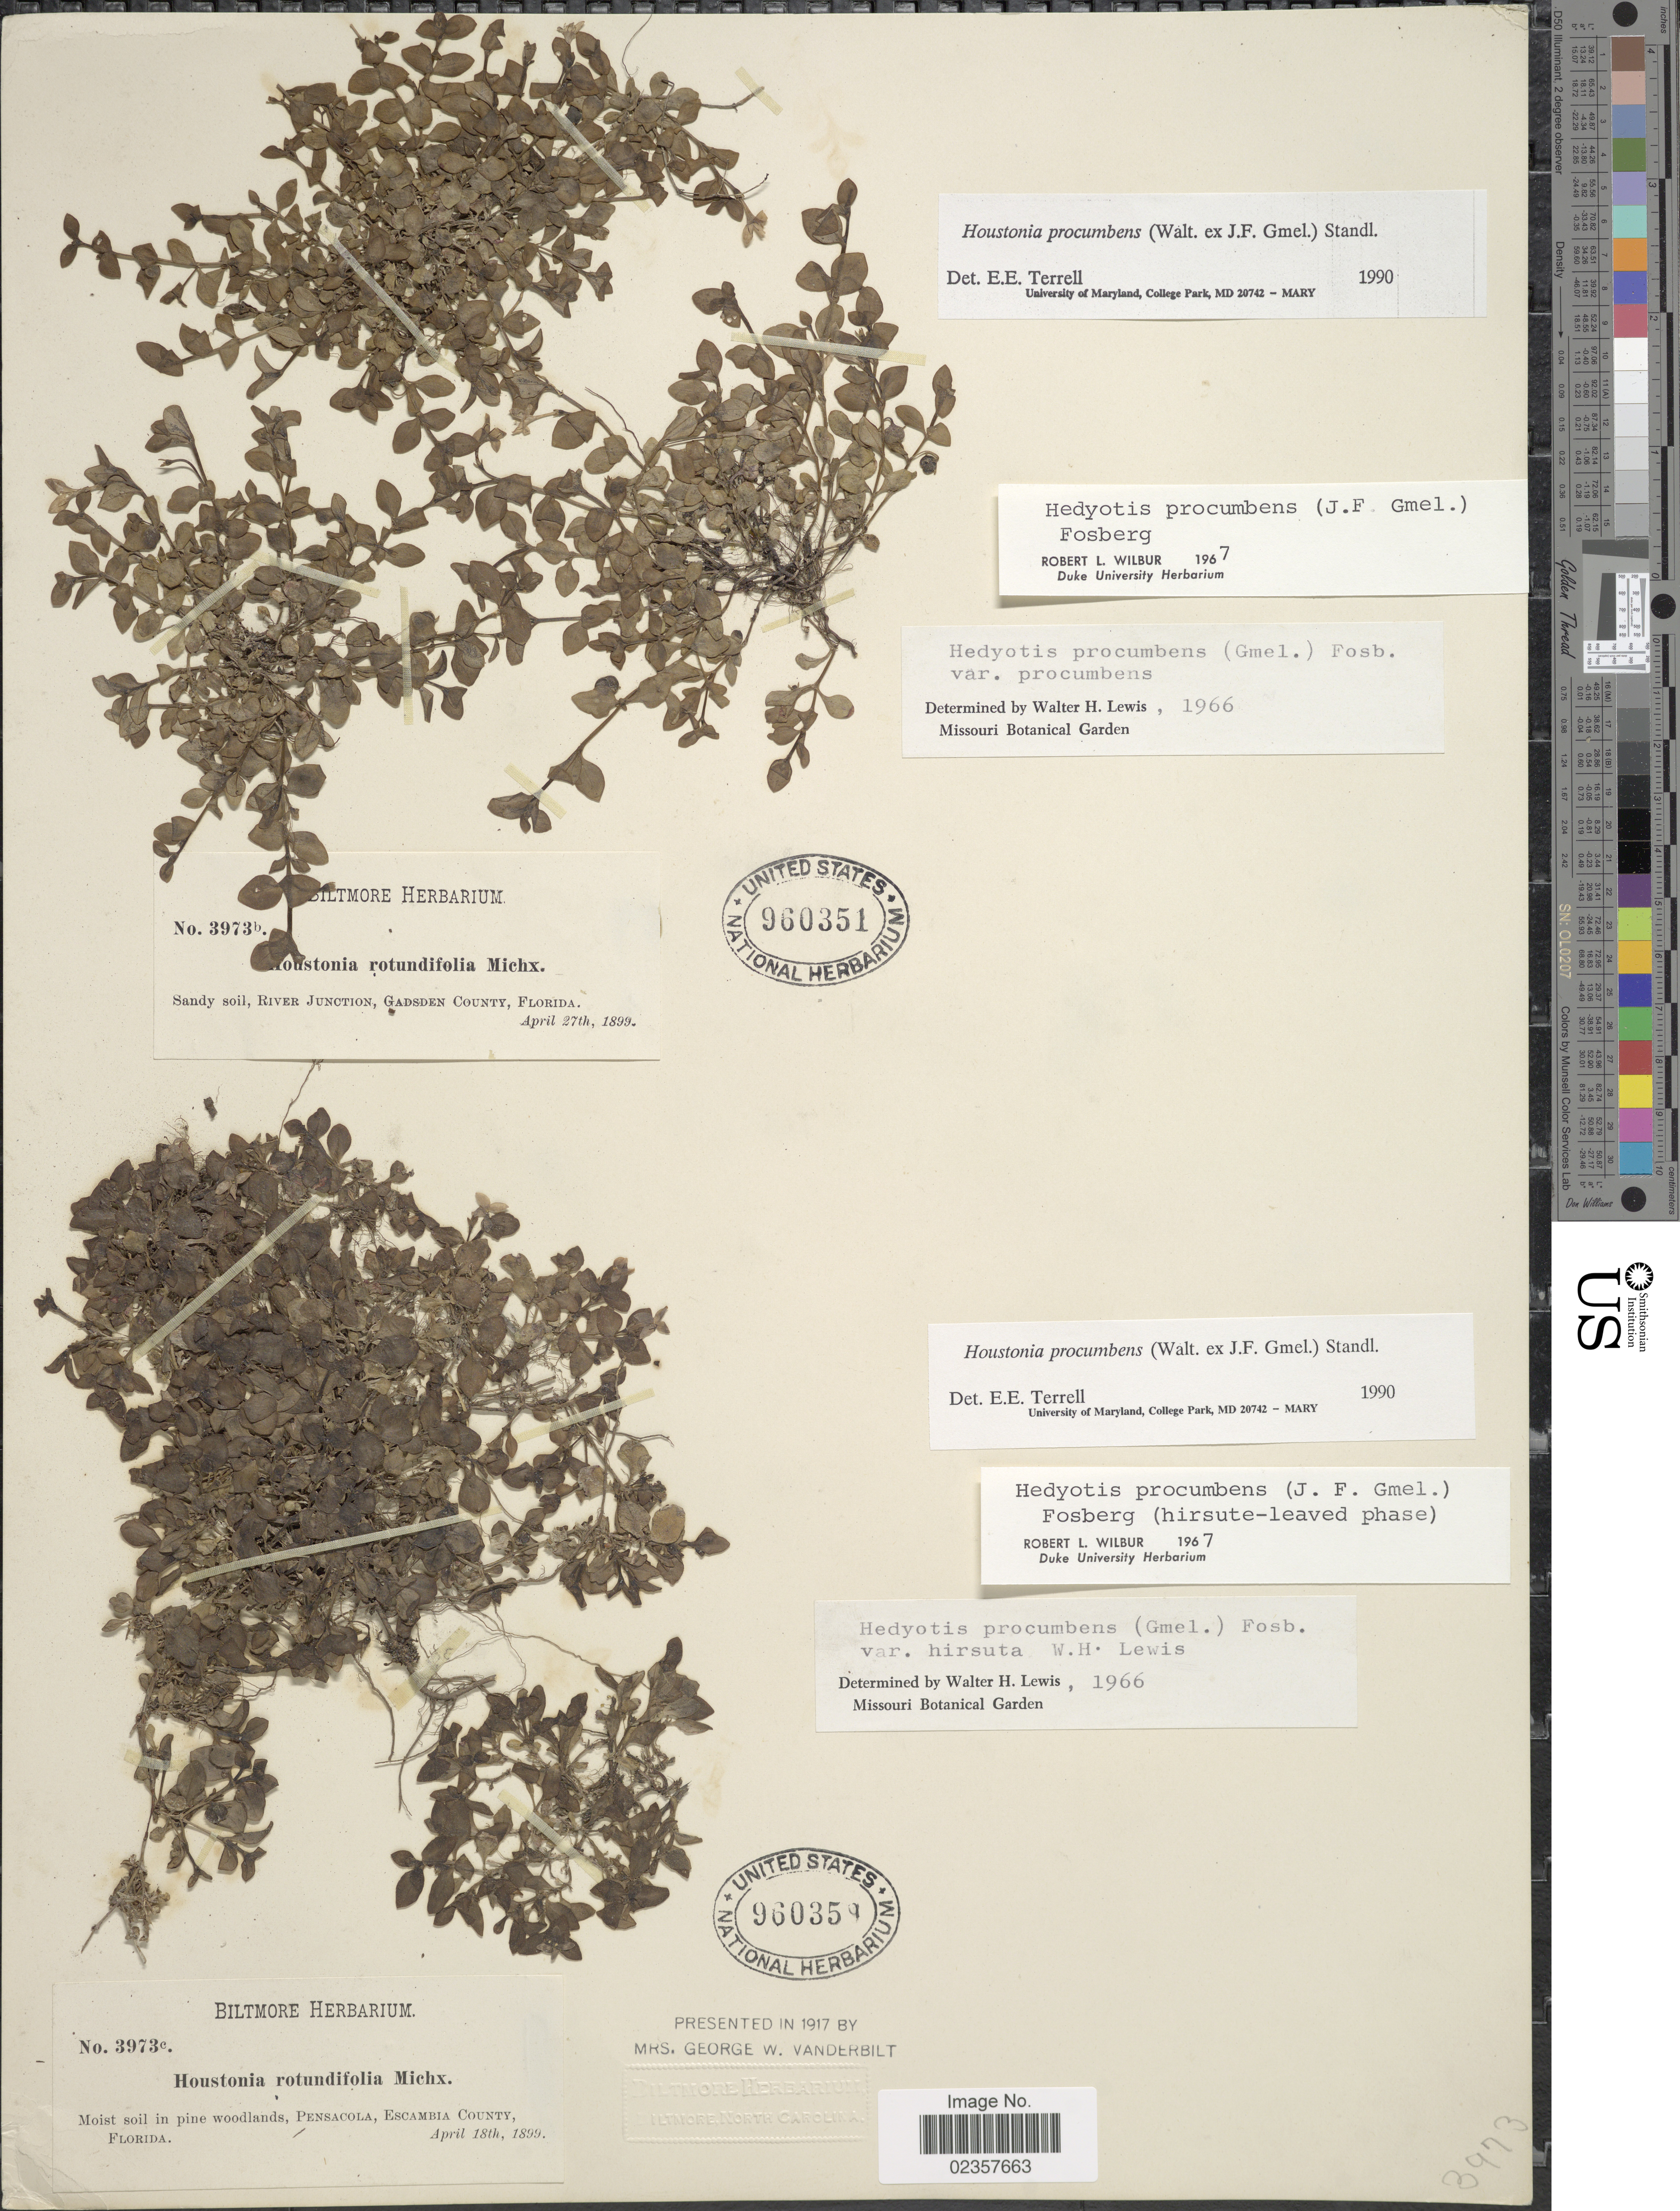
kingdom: Plantae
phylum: Tracheophyta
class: Magnoliopsida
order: Gentianales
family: Rubiaceae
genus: Houstonia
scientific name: Houstonia procumbens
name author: (Walter ex J.F. Gmel.) Standl.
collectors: ex herb. Biltmore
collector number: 3973c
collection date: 1899-04-18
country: United States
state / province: Florida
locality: Moist soil in pine woodlands, Pensacola, Escambia County. Florida.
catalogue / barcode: US 960359-2